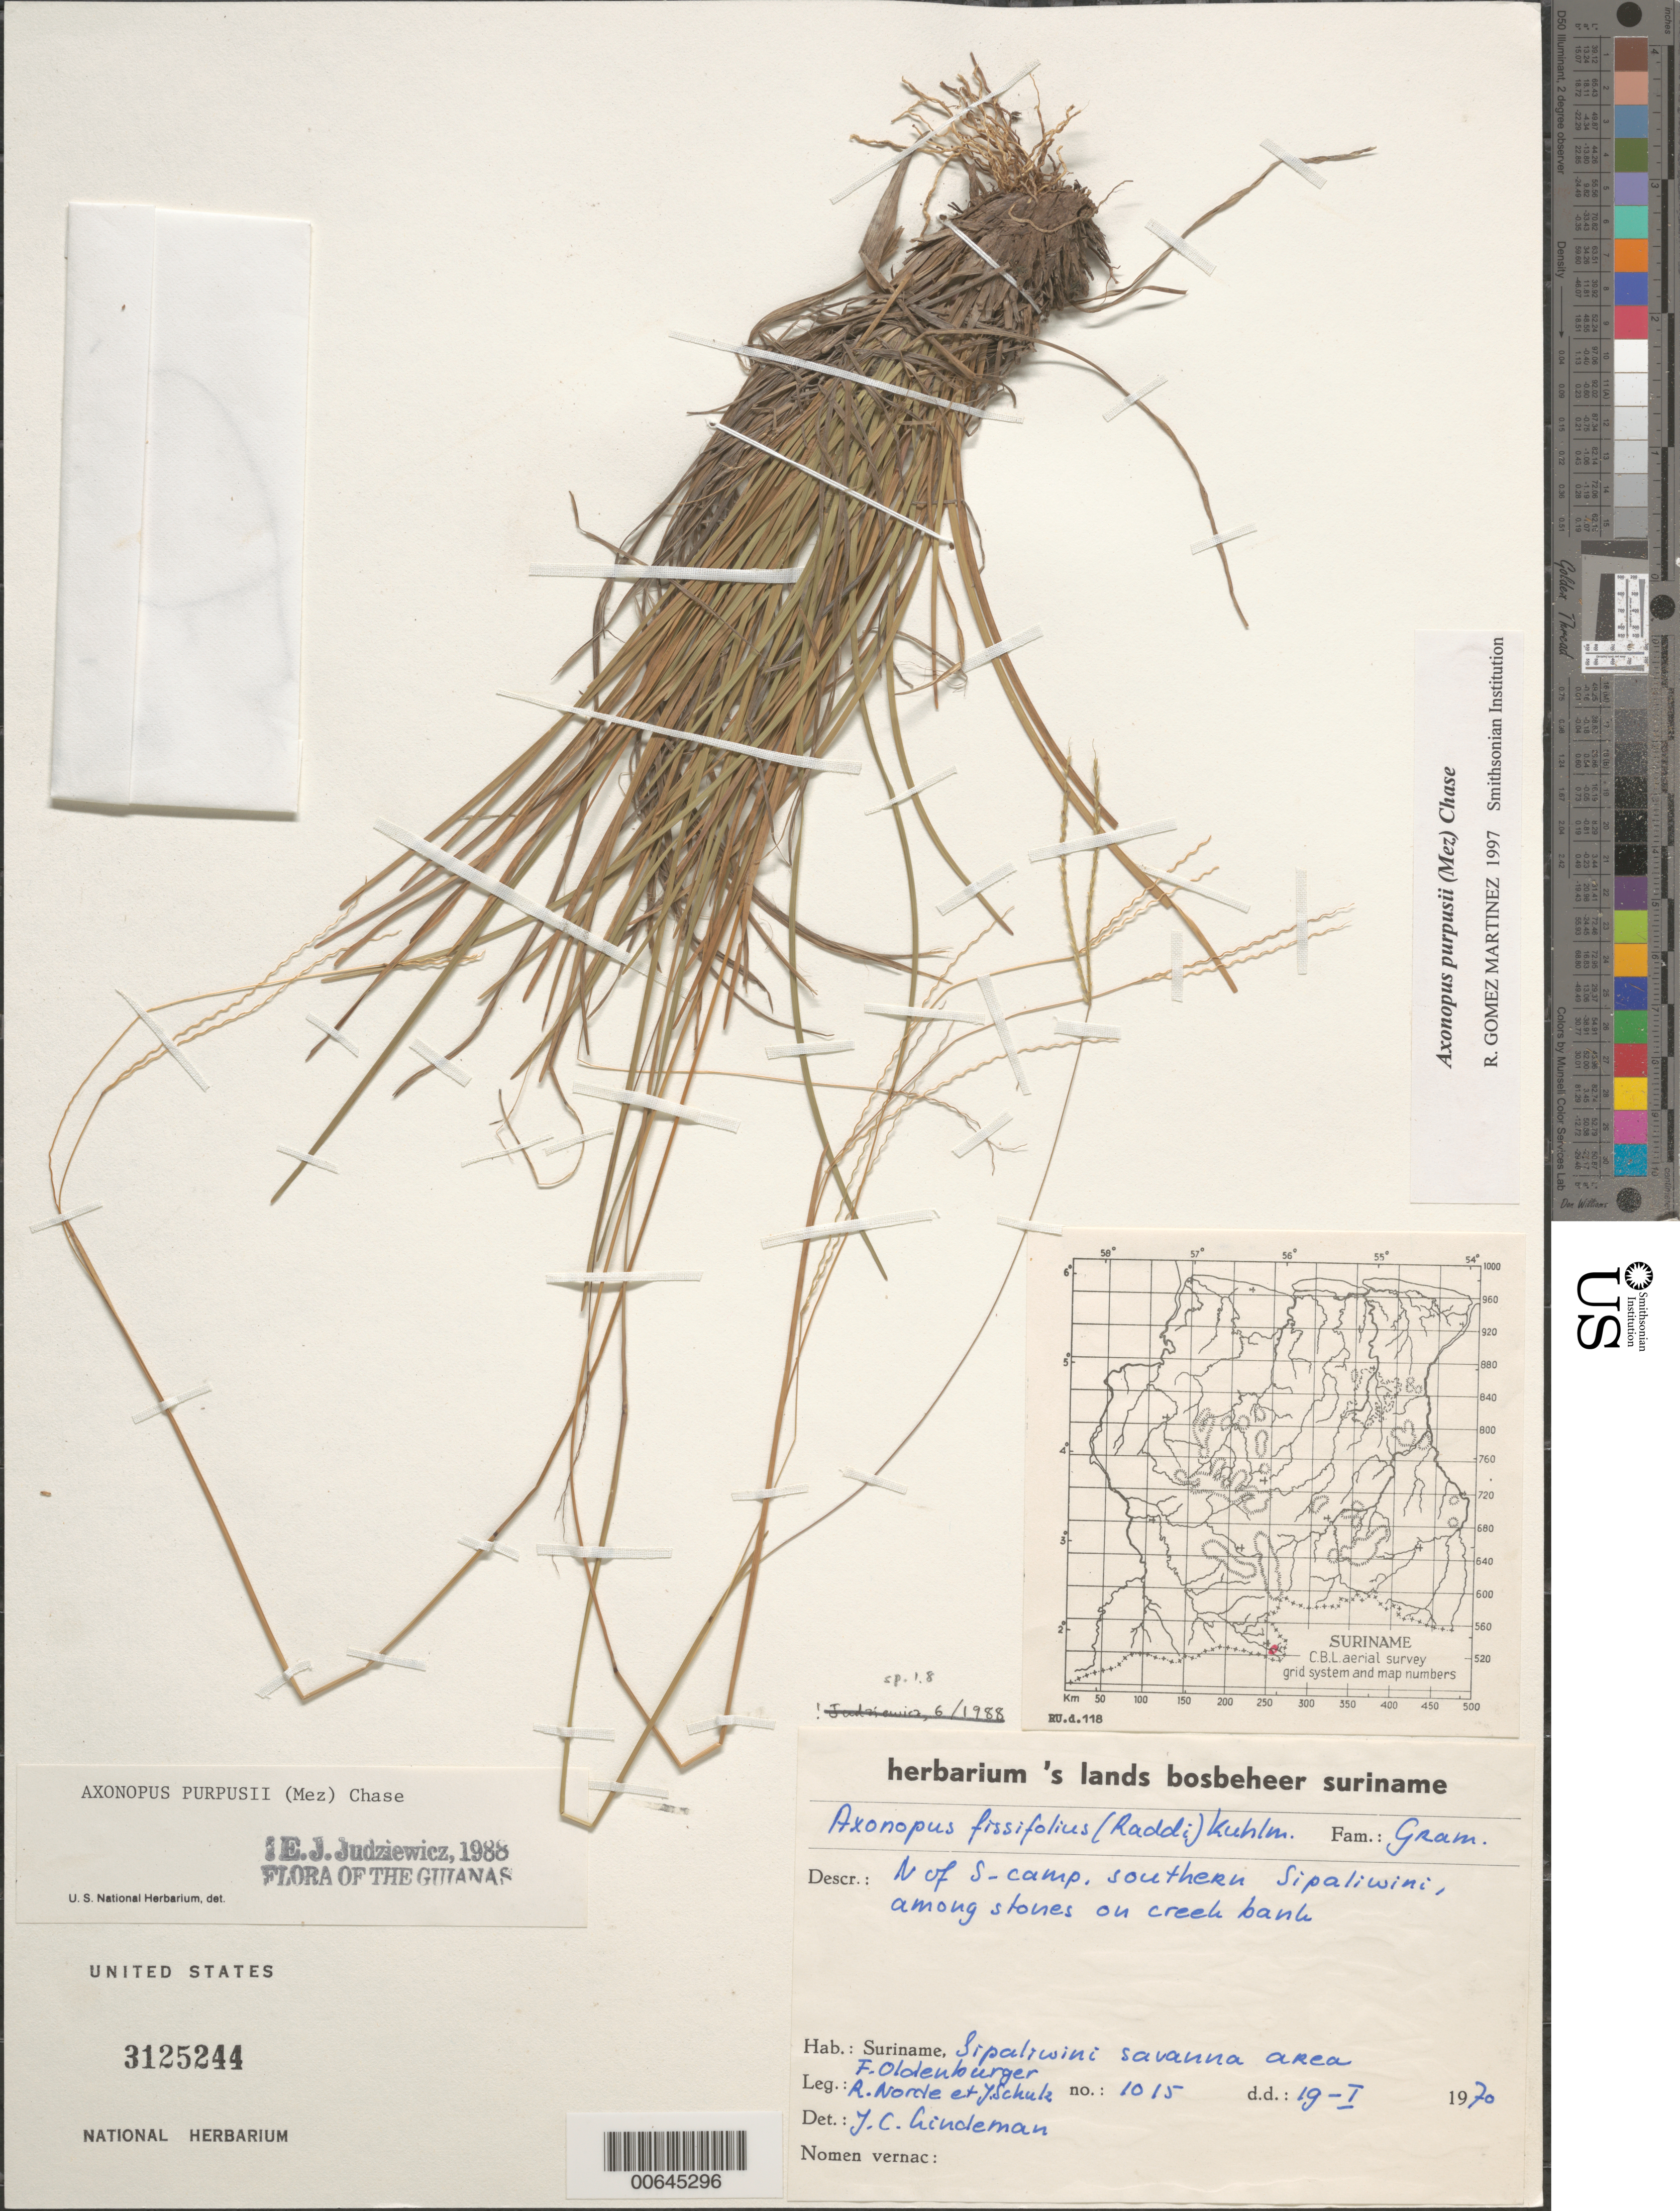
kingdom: Plantae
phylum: Tracheophyta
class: Liliopsida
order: Poales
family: Poaceae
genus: Axonopus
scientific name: Axonopus purpusii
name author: (Mez) Chase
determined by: Gomez Martinez, R.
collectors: F. Oldenburger, R. Norde & J. P. Schulz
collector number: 1015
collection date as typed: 19-Jan-70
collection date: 1970-01-19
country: Suriname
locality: Sipaliwini Savanna, southern part, Brazilian frontier, N of S camp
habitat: Amongst stones on creek bank.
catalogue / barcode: US 3125244